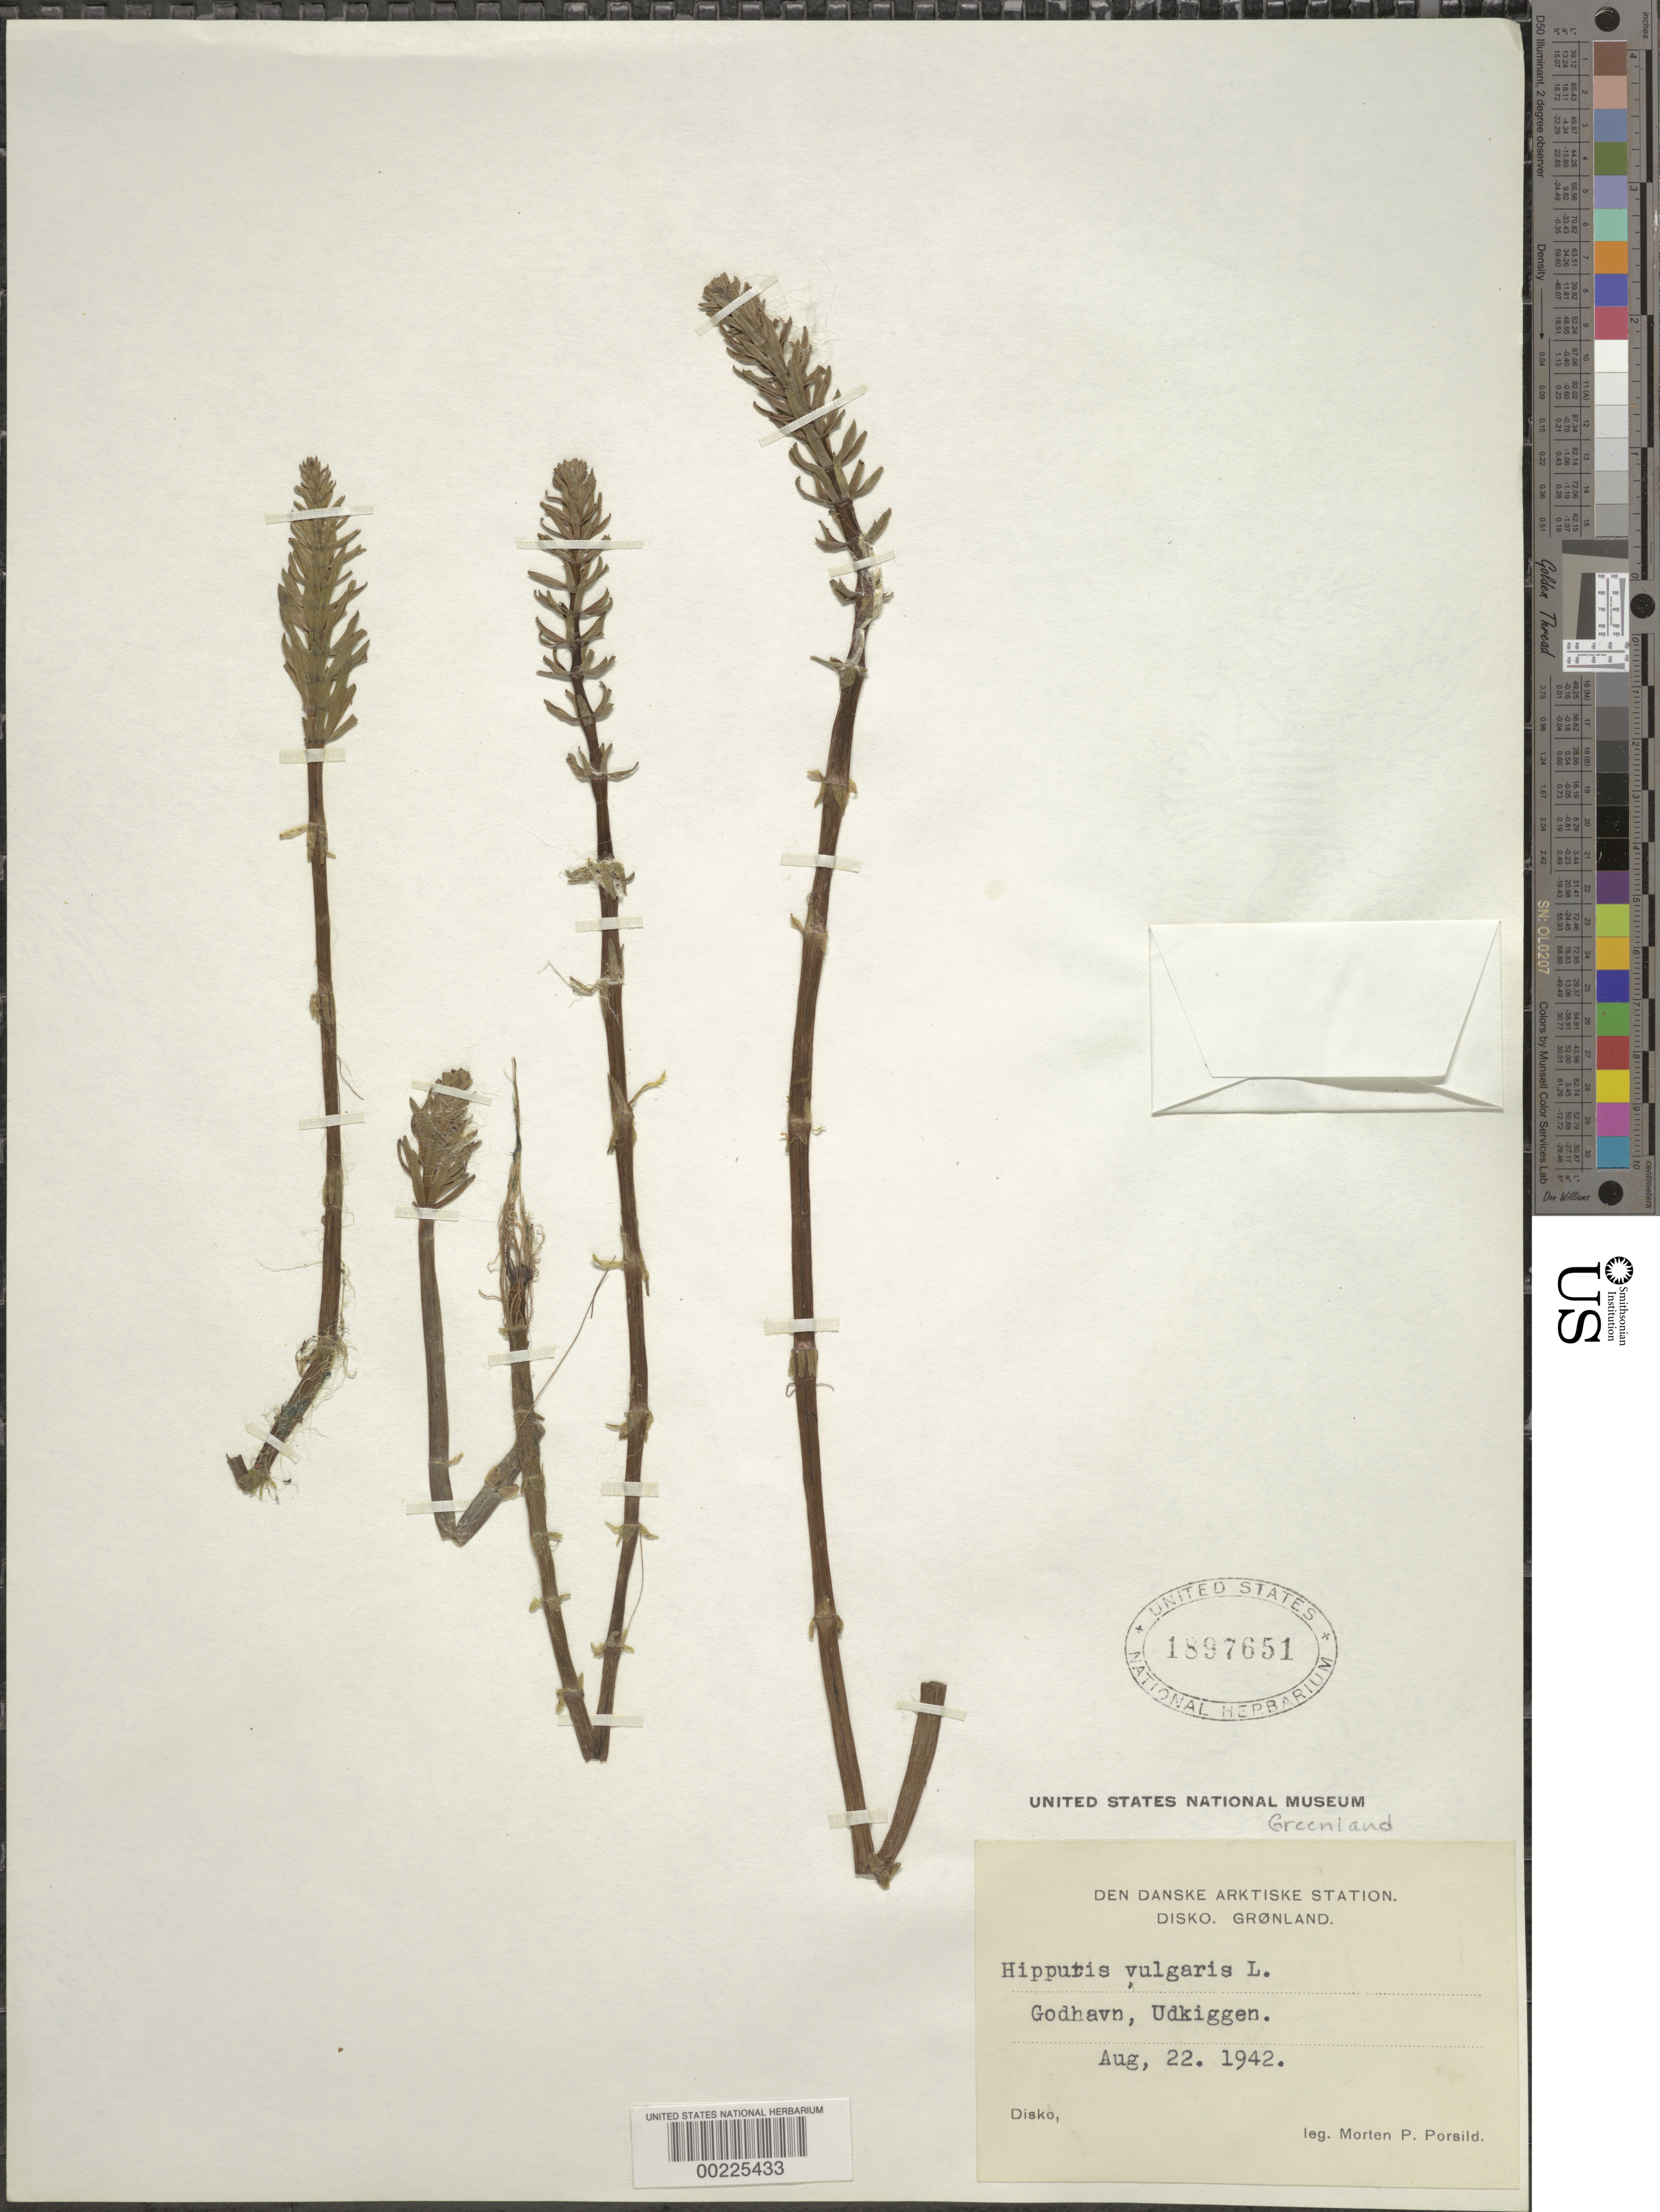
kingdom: Plantae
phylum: Tracheophyta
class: Magnoliopsida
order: Lamiales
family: Plantaginaceae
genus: Hippuris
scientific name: Hippuris vulgaris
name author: L.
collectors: M. P. Porsild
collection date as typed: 22 Aug 1942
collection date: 1942-08-22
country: Greenland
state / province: Vestgrønland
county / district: Qeqertarsuaq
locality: Godhavn, udkiggen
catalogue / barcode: US 1897651